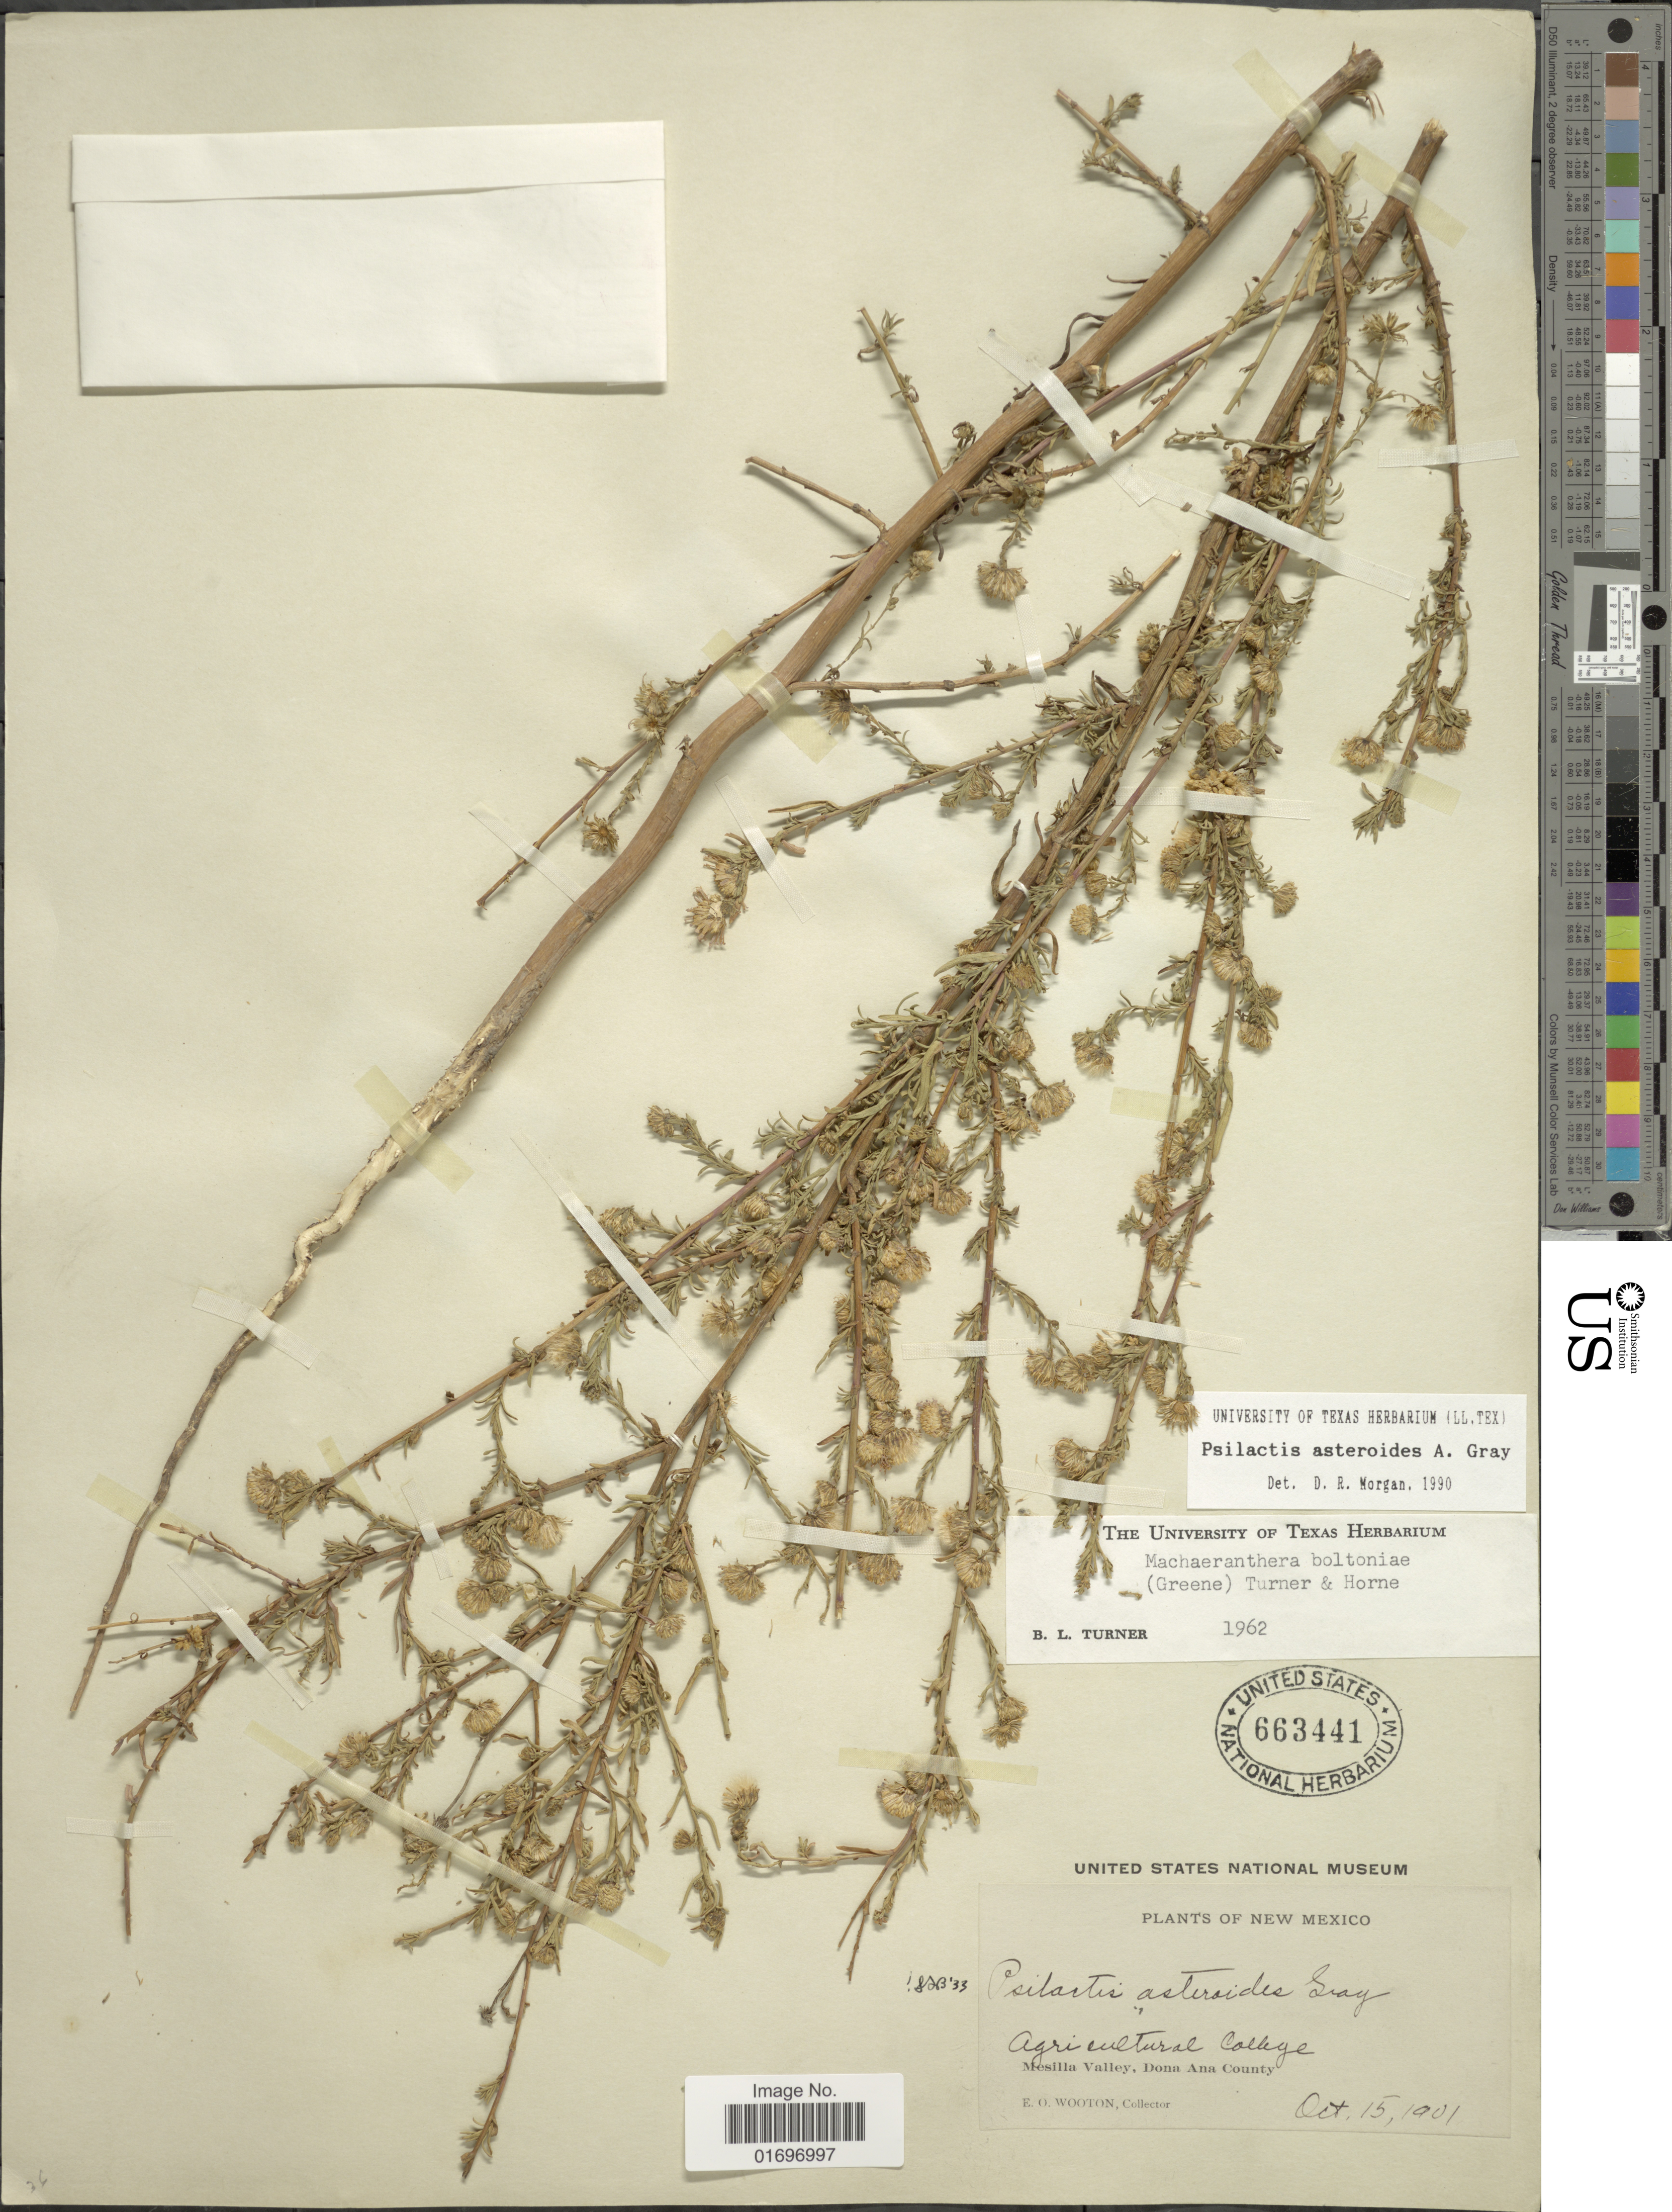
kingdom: Plantae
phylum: Tracheophyta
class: Magnoliopsida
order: Asterales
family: Asteraceae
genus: Psilactis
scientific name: Psilactis asteroides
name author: A. Gray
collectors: E. O. Wooton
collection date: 1901-10-15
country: United States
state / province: New Mexico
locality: New Mexico. Agri cultural College. Mesilla Valley, Dona Ana County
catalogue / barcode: US 663441